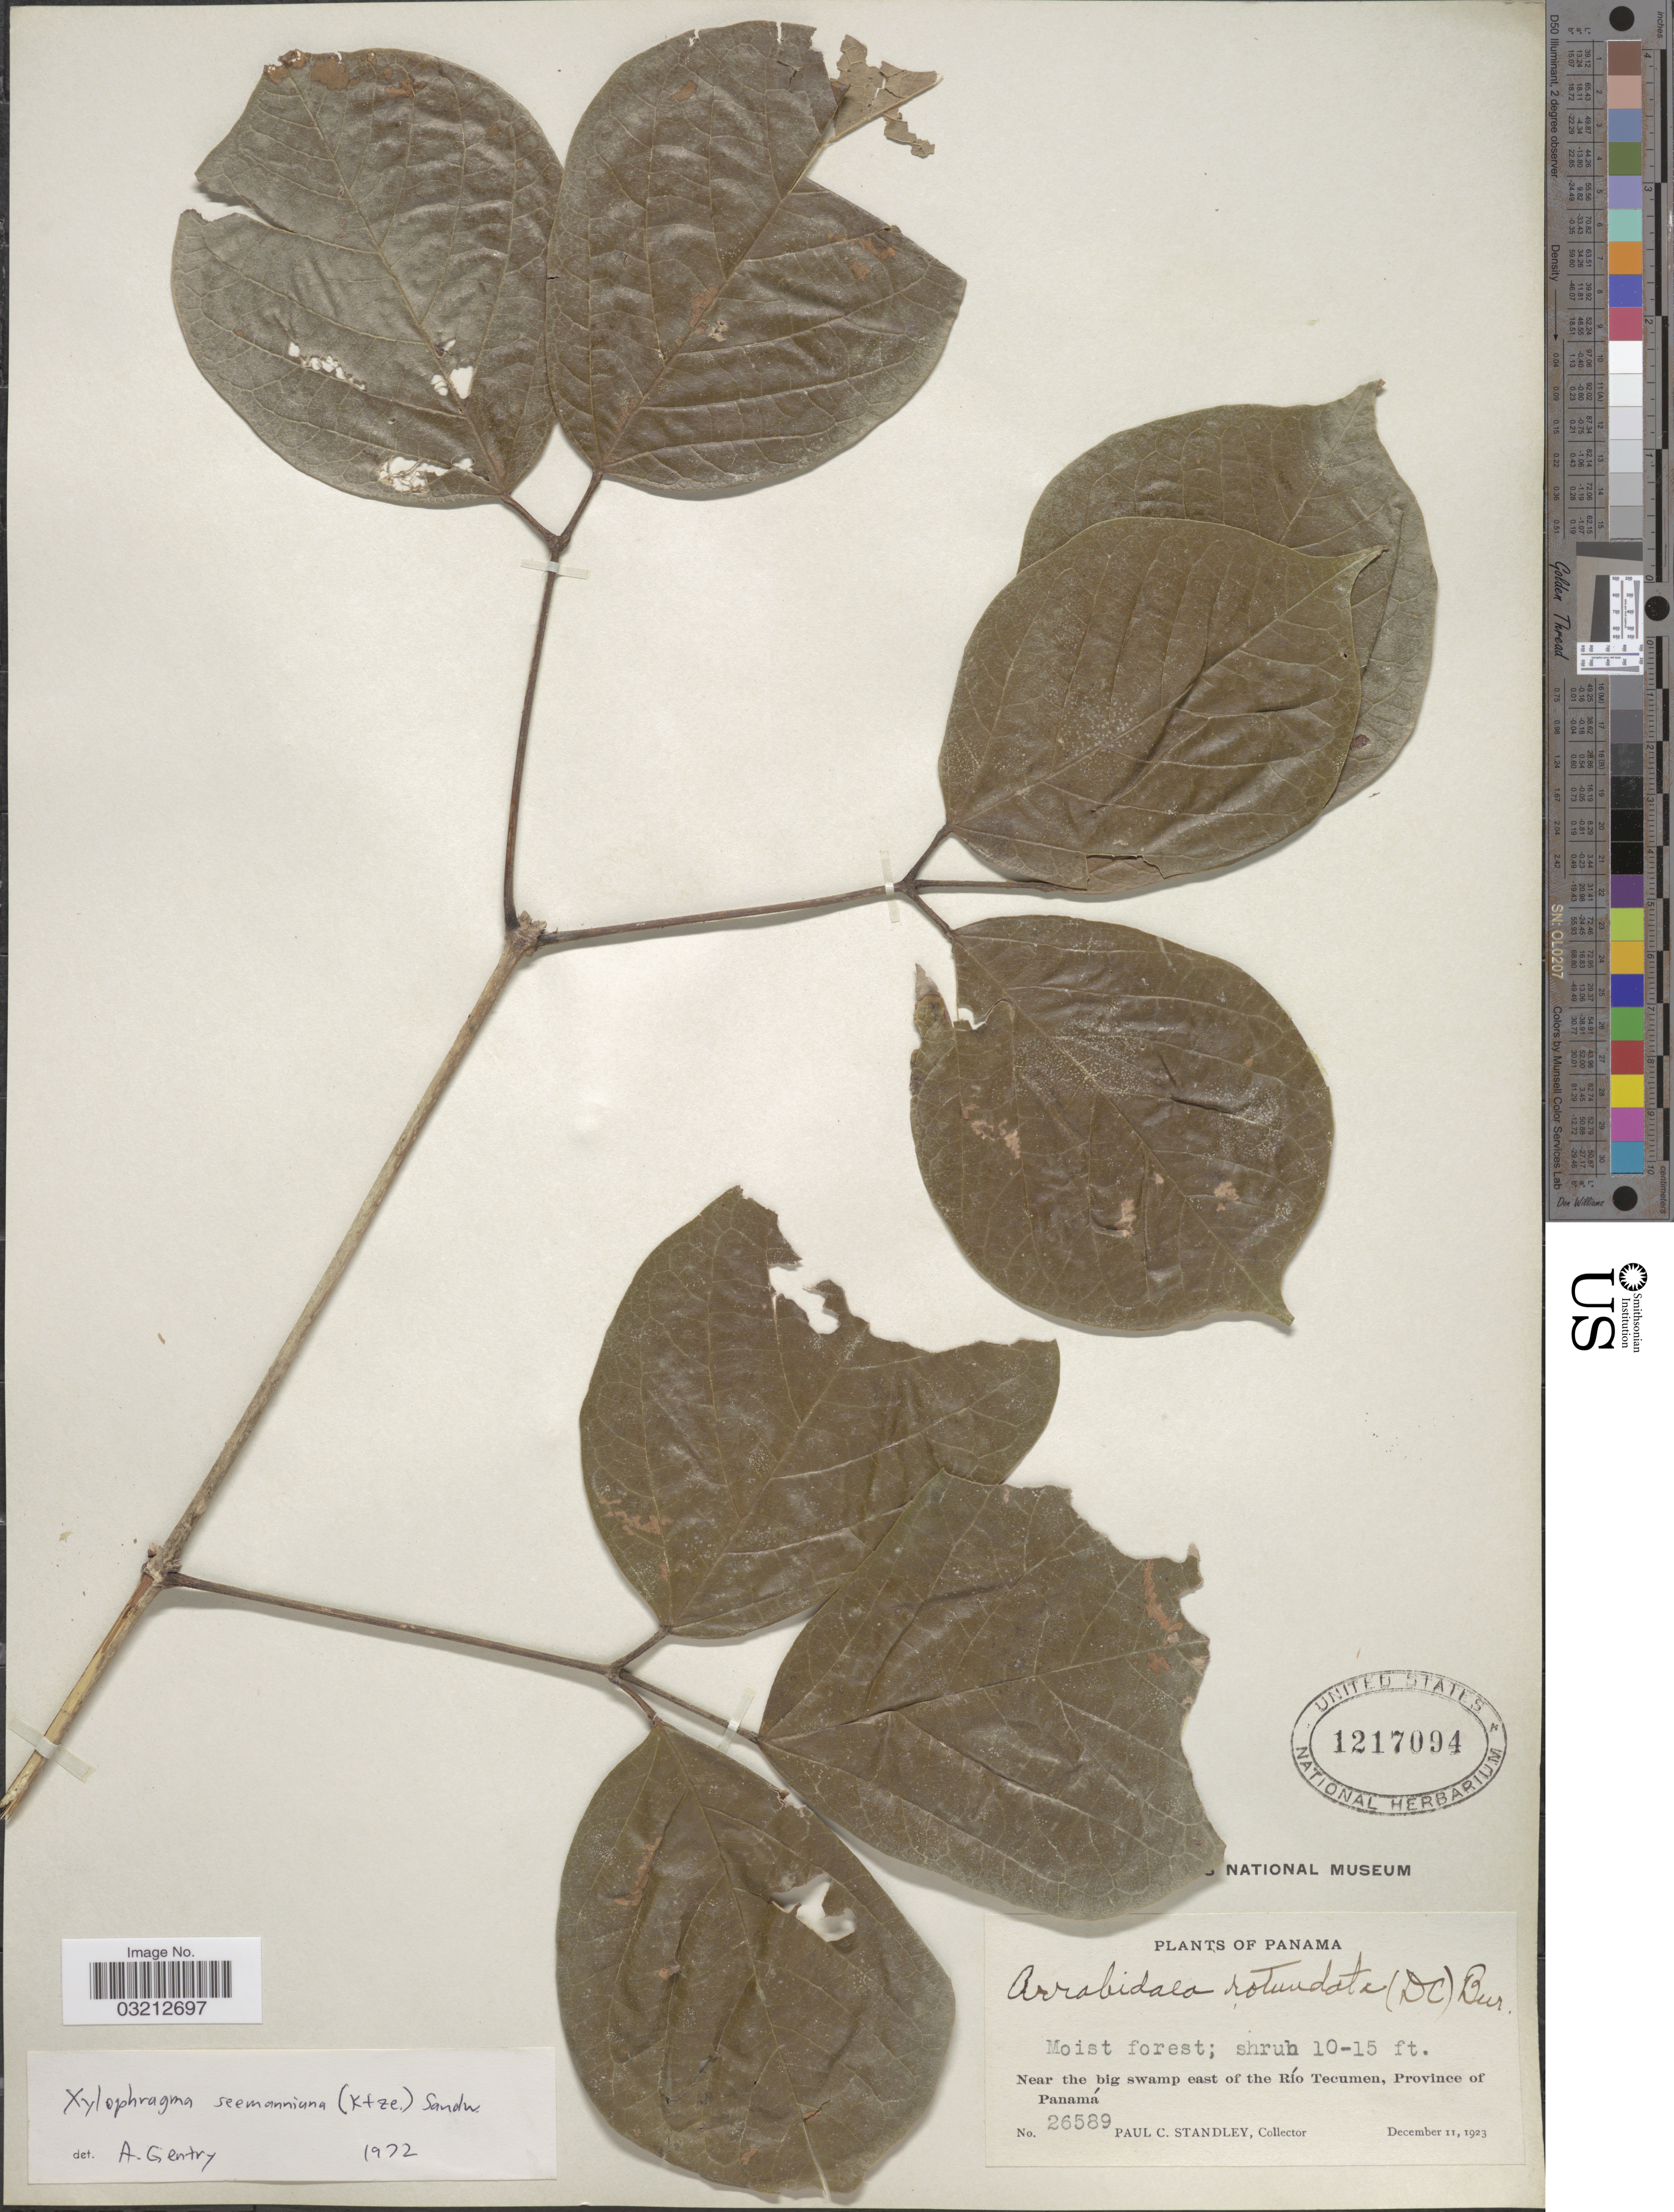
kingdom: Plantae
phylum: Tracheophyta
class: Magnoliopsida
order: Lamiales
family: Bignoniaceae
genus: Xylophragma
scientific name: Xylophragma seemannianum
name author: (Kuntze) Sandwith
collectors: P. C. Standley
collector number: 26589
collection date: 1923-12-11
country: Panama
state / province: Panamá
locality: Near the big swamp east of the Río Tecumen.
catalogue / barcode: US 1217094